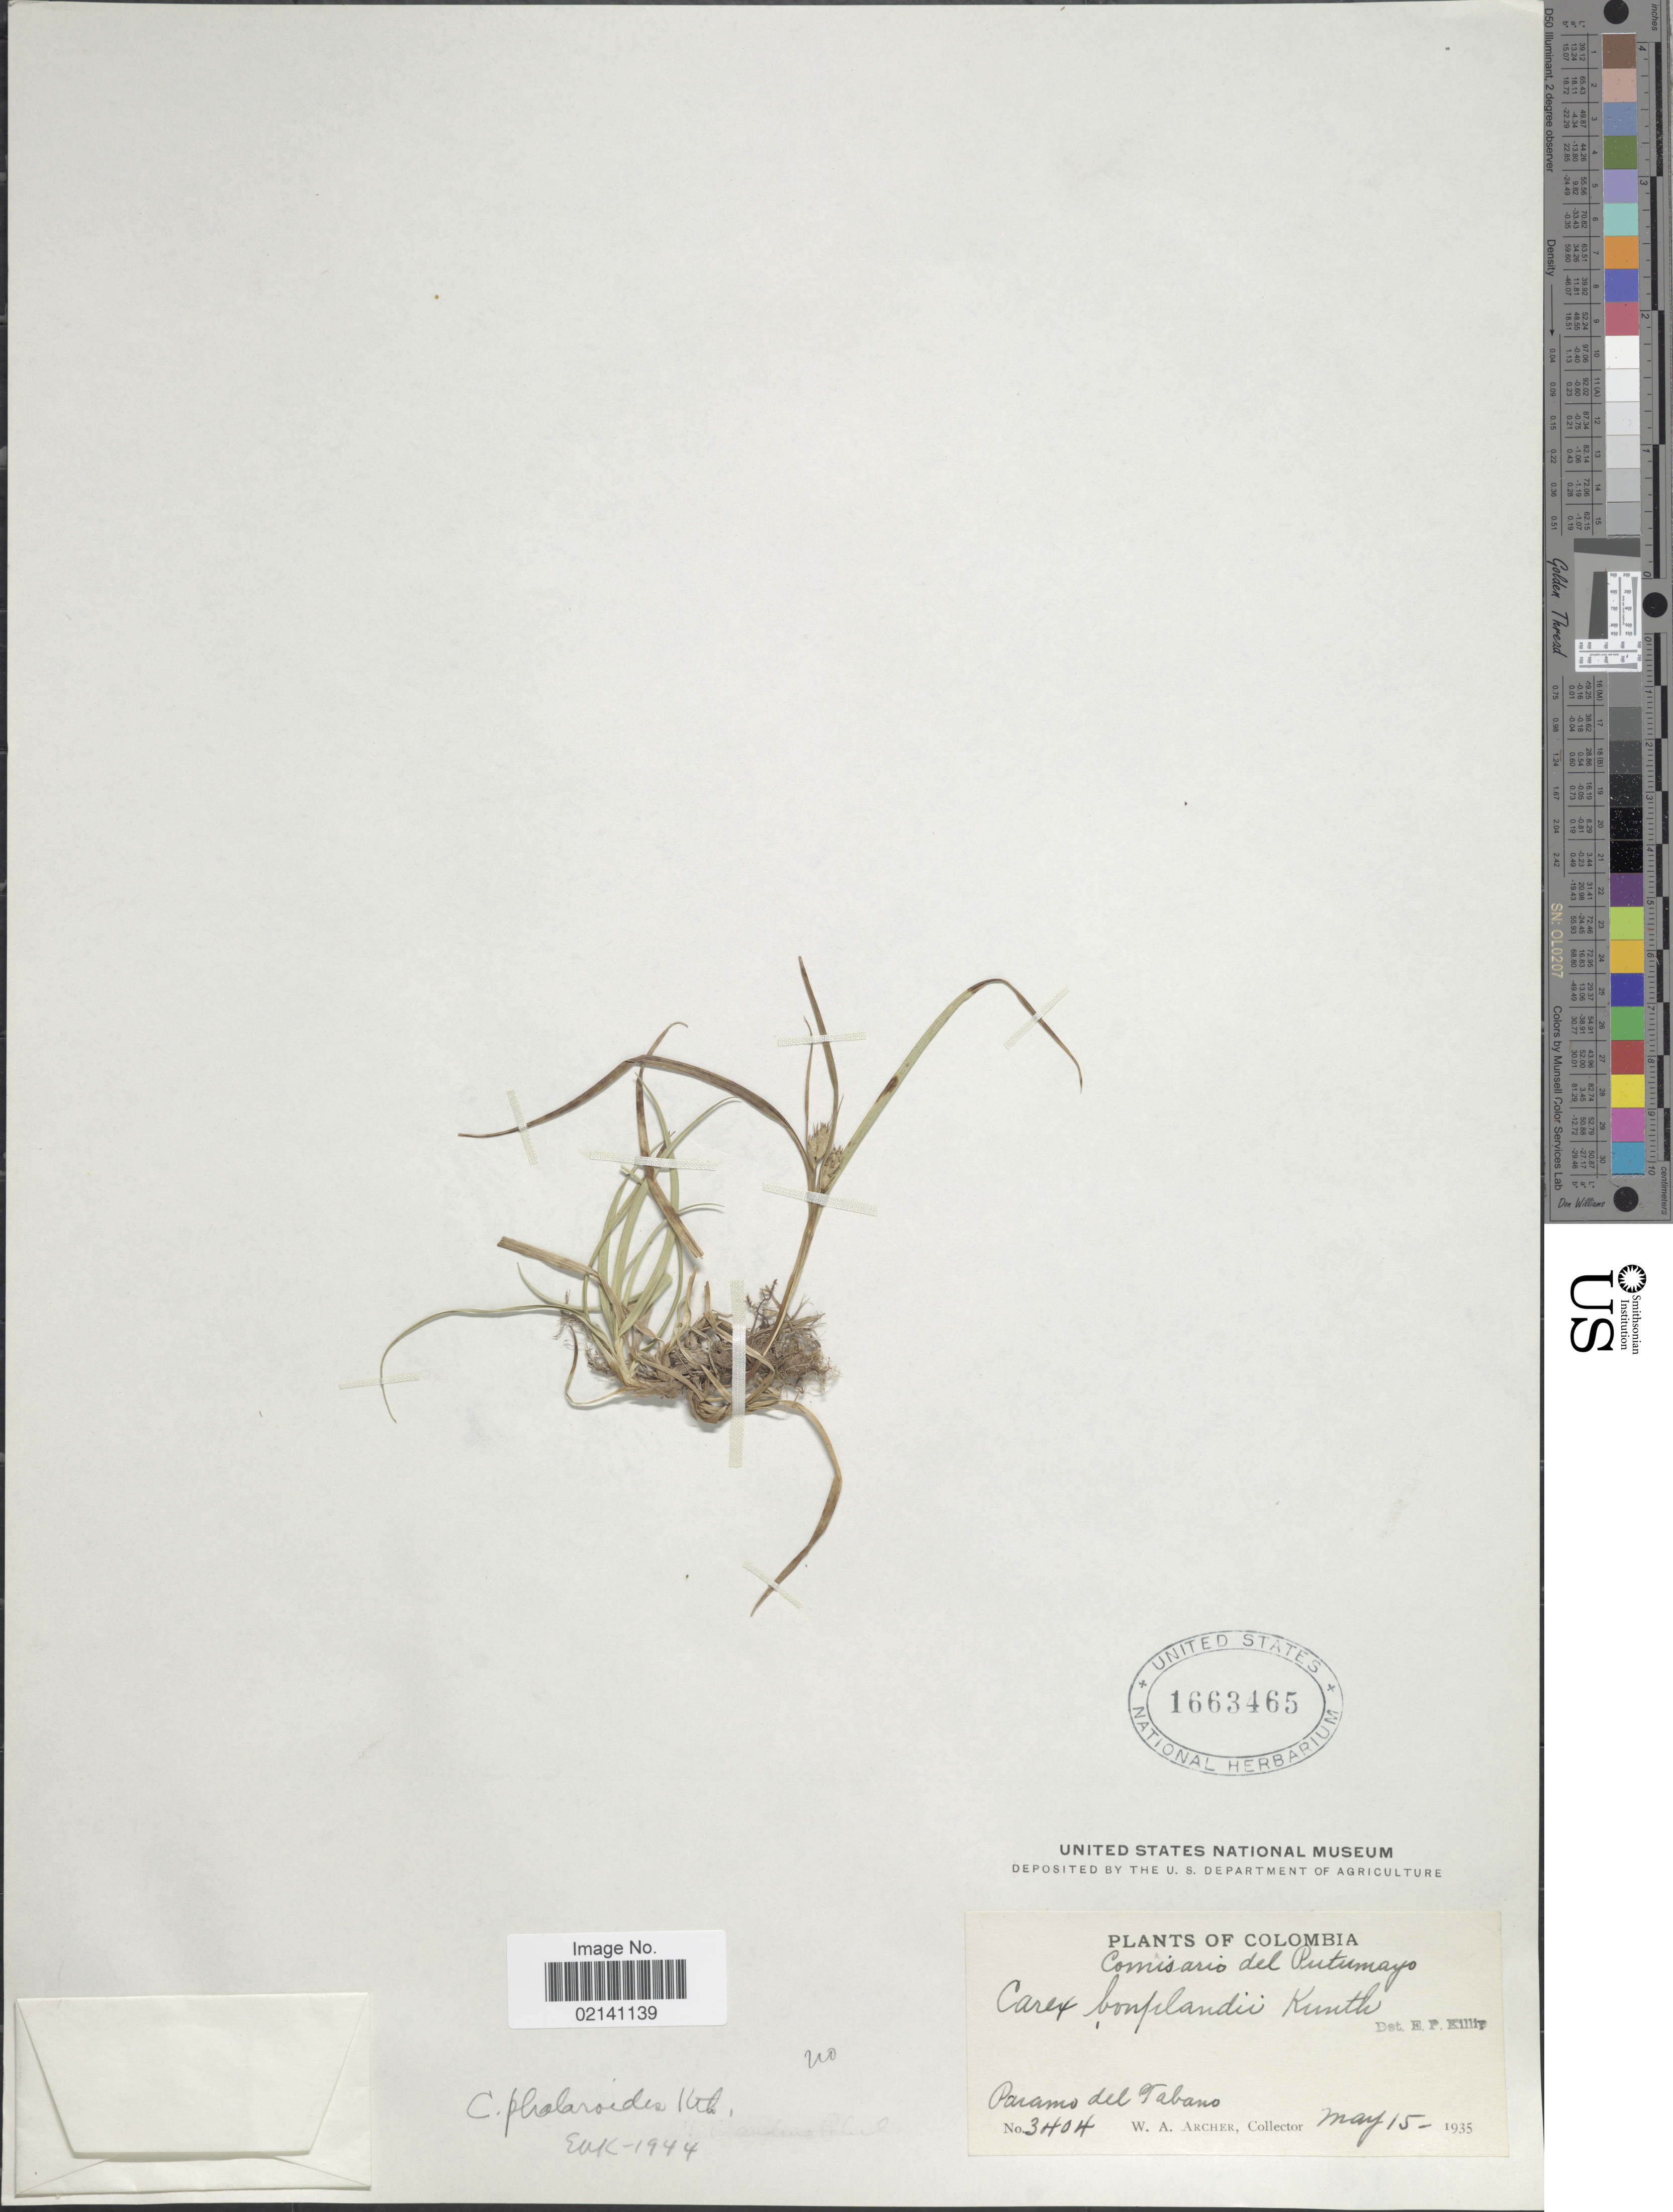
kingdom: Plantae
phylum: Tracheophyta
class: Liliopsida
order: Poales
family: Cyperaceae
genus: Carex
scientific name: Carex phalaroides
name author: Kunth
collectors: W. A. Archer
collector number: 3404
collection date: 1935-05-15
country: Colombia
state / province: Putumayo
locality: Comisario del Putumayo, Paramo del Tabano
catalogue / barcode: US 1663465